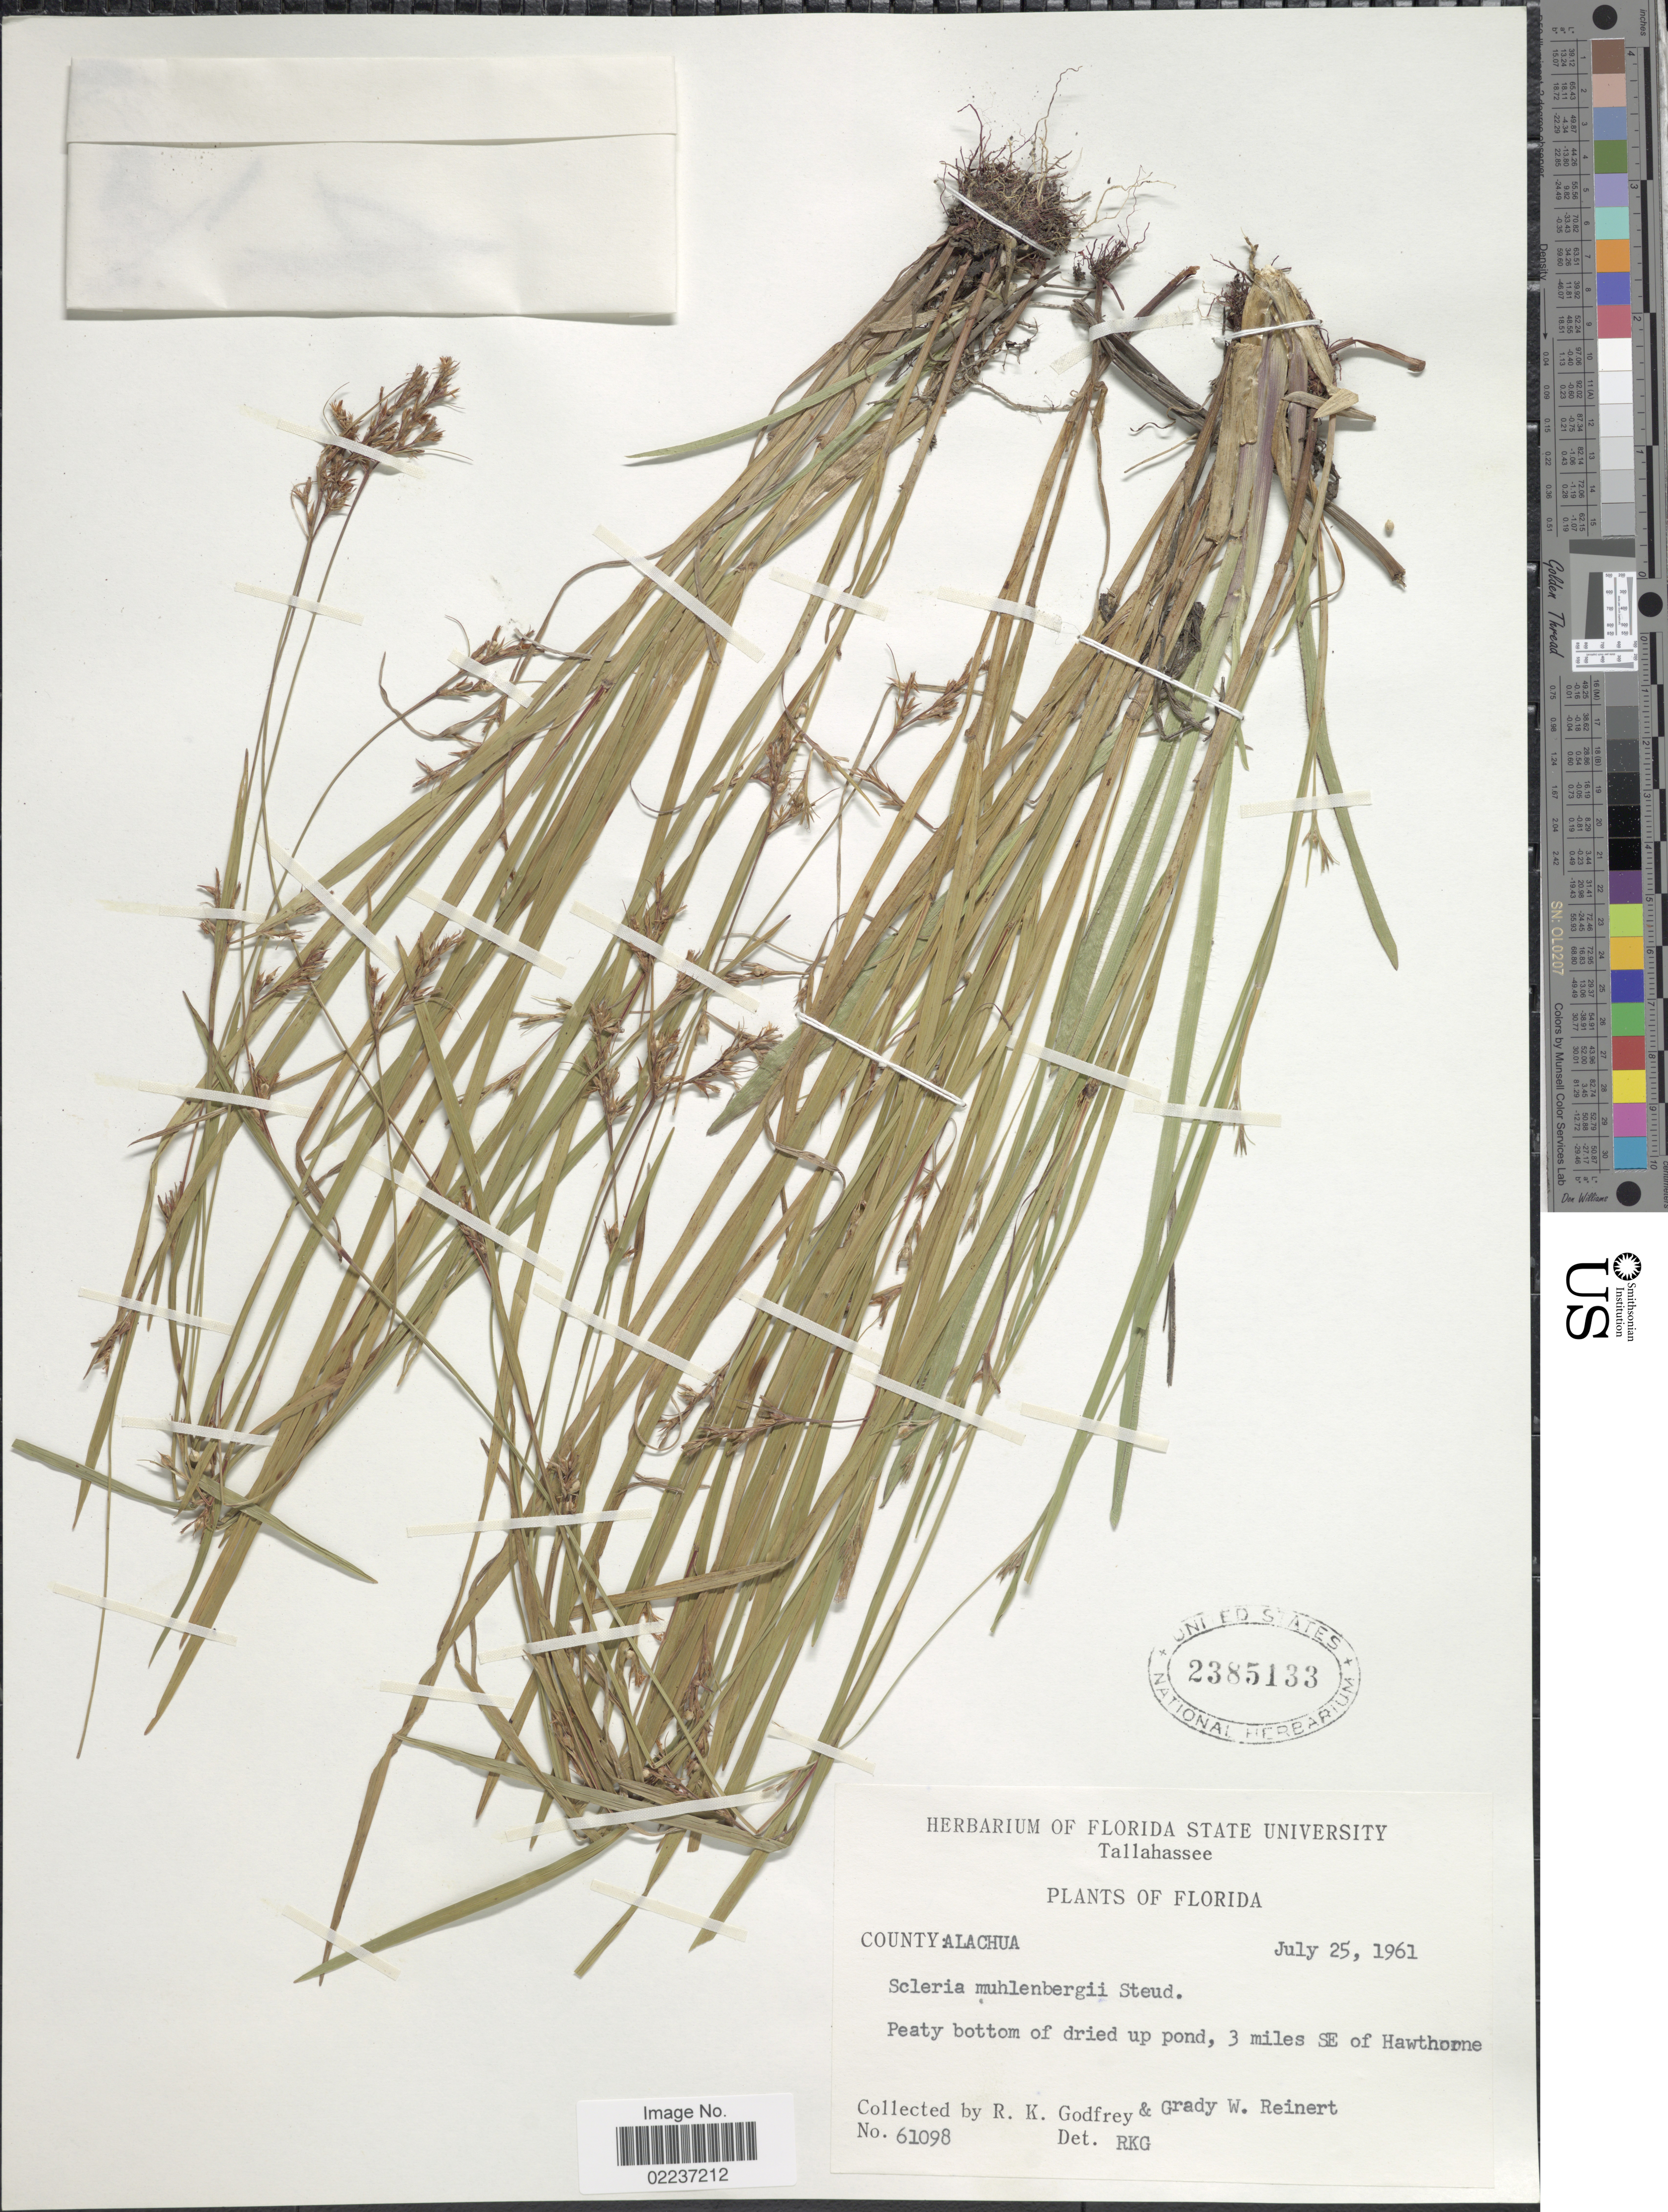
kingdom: Plantae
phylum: Tracheophyta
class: Liliopsida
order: Poales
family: Cyperaceae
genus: Scleria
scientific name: Scleria muehlenbergii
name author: Steud.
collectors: R. K. Godfrey & G. Reinert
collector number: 61098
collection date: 1961-07-25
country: United States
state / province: Florida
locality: County Alachua, 3 miles SE of Hawthorne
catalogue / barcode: US 2385133